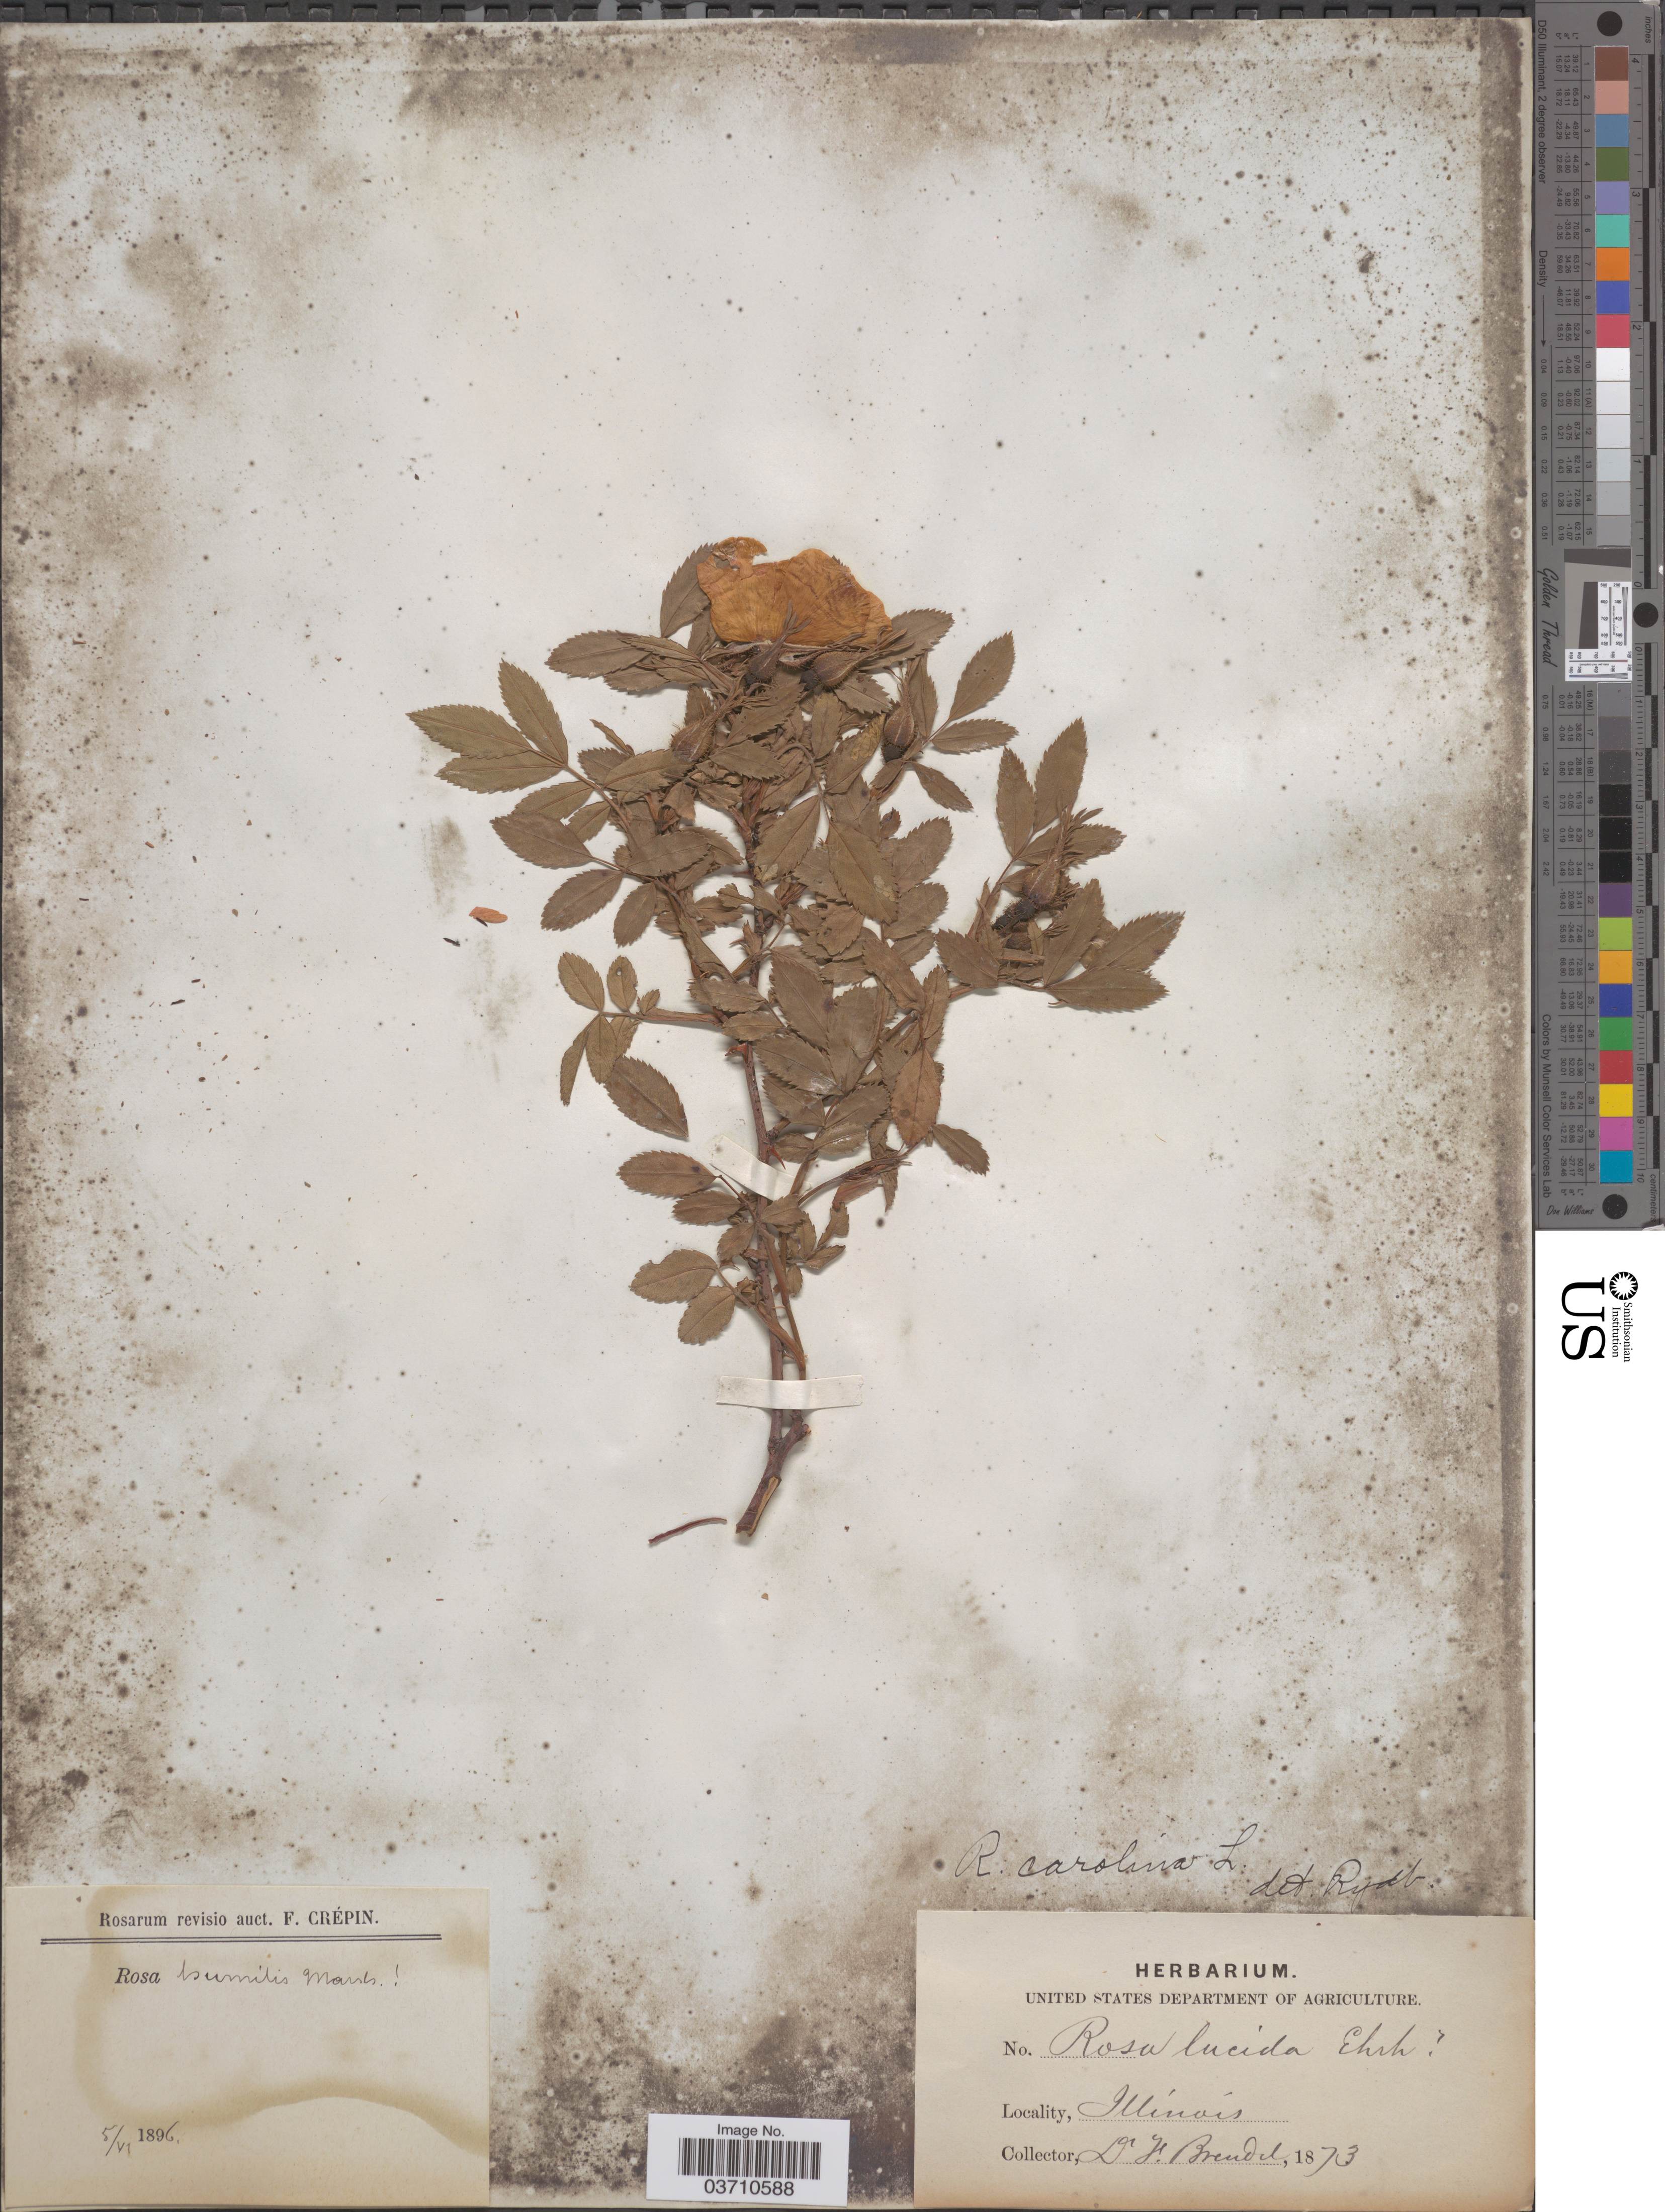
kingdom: Plantae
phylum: Tracheophyta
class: Magnoliopsida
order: Rosales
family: Rosaceae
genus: Rosa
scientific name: Rosa humilis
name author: Marshall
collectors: F. Brendel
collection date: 1873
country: United States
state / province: Illinois